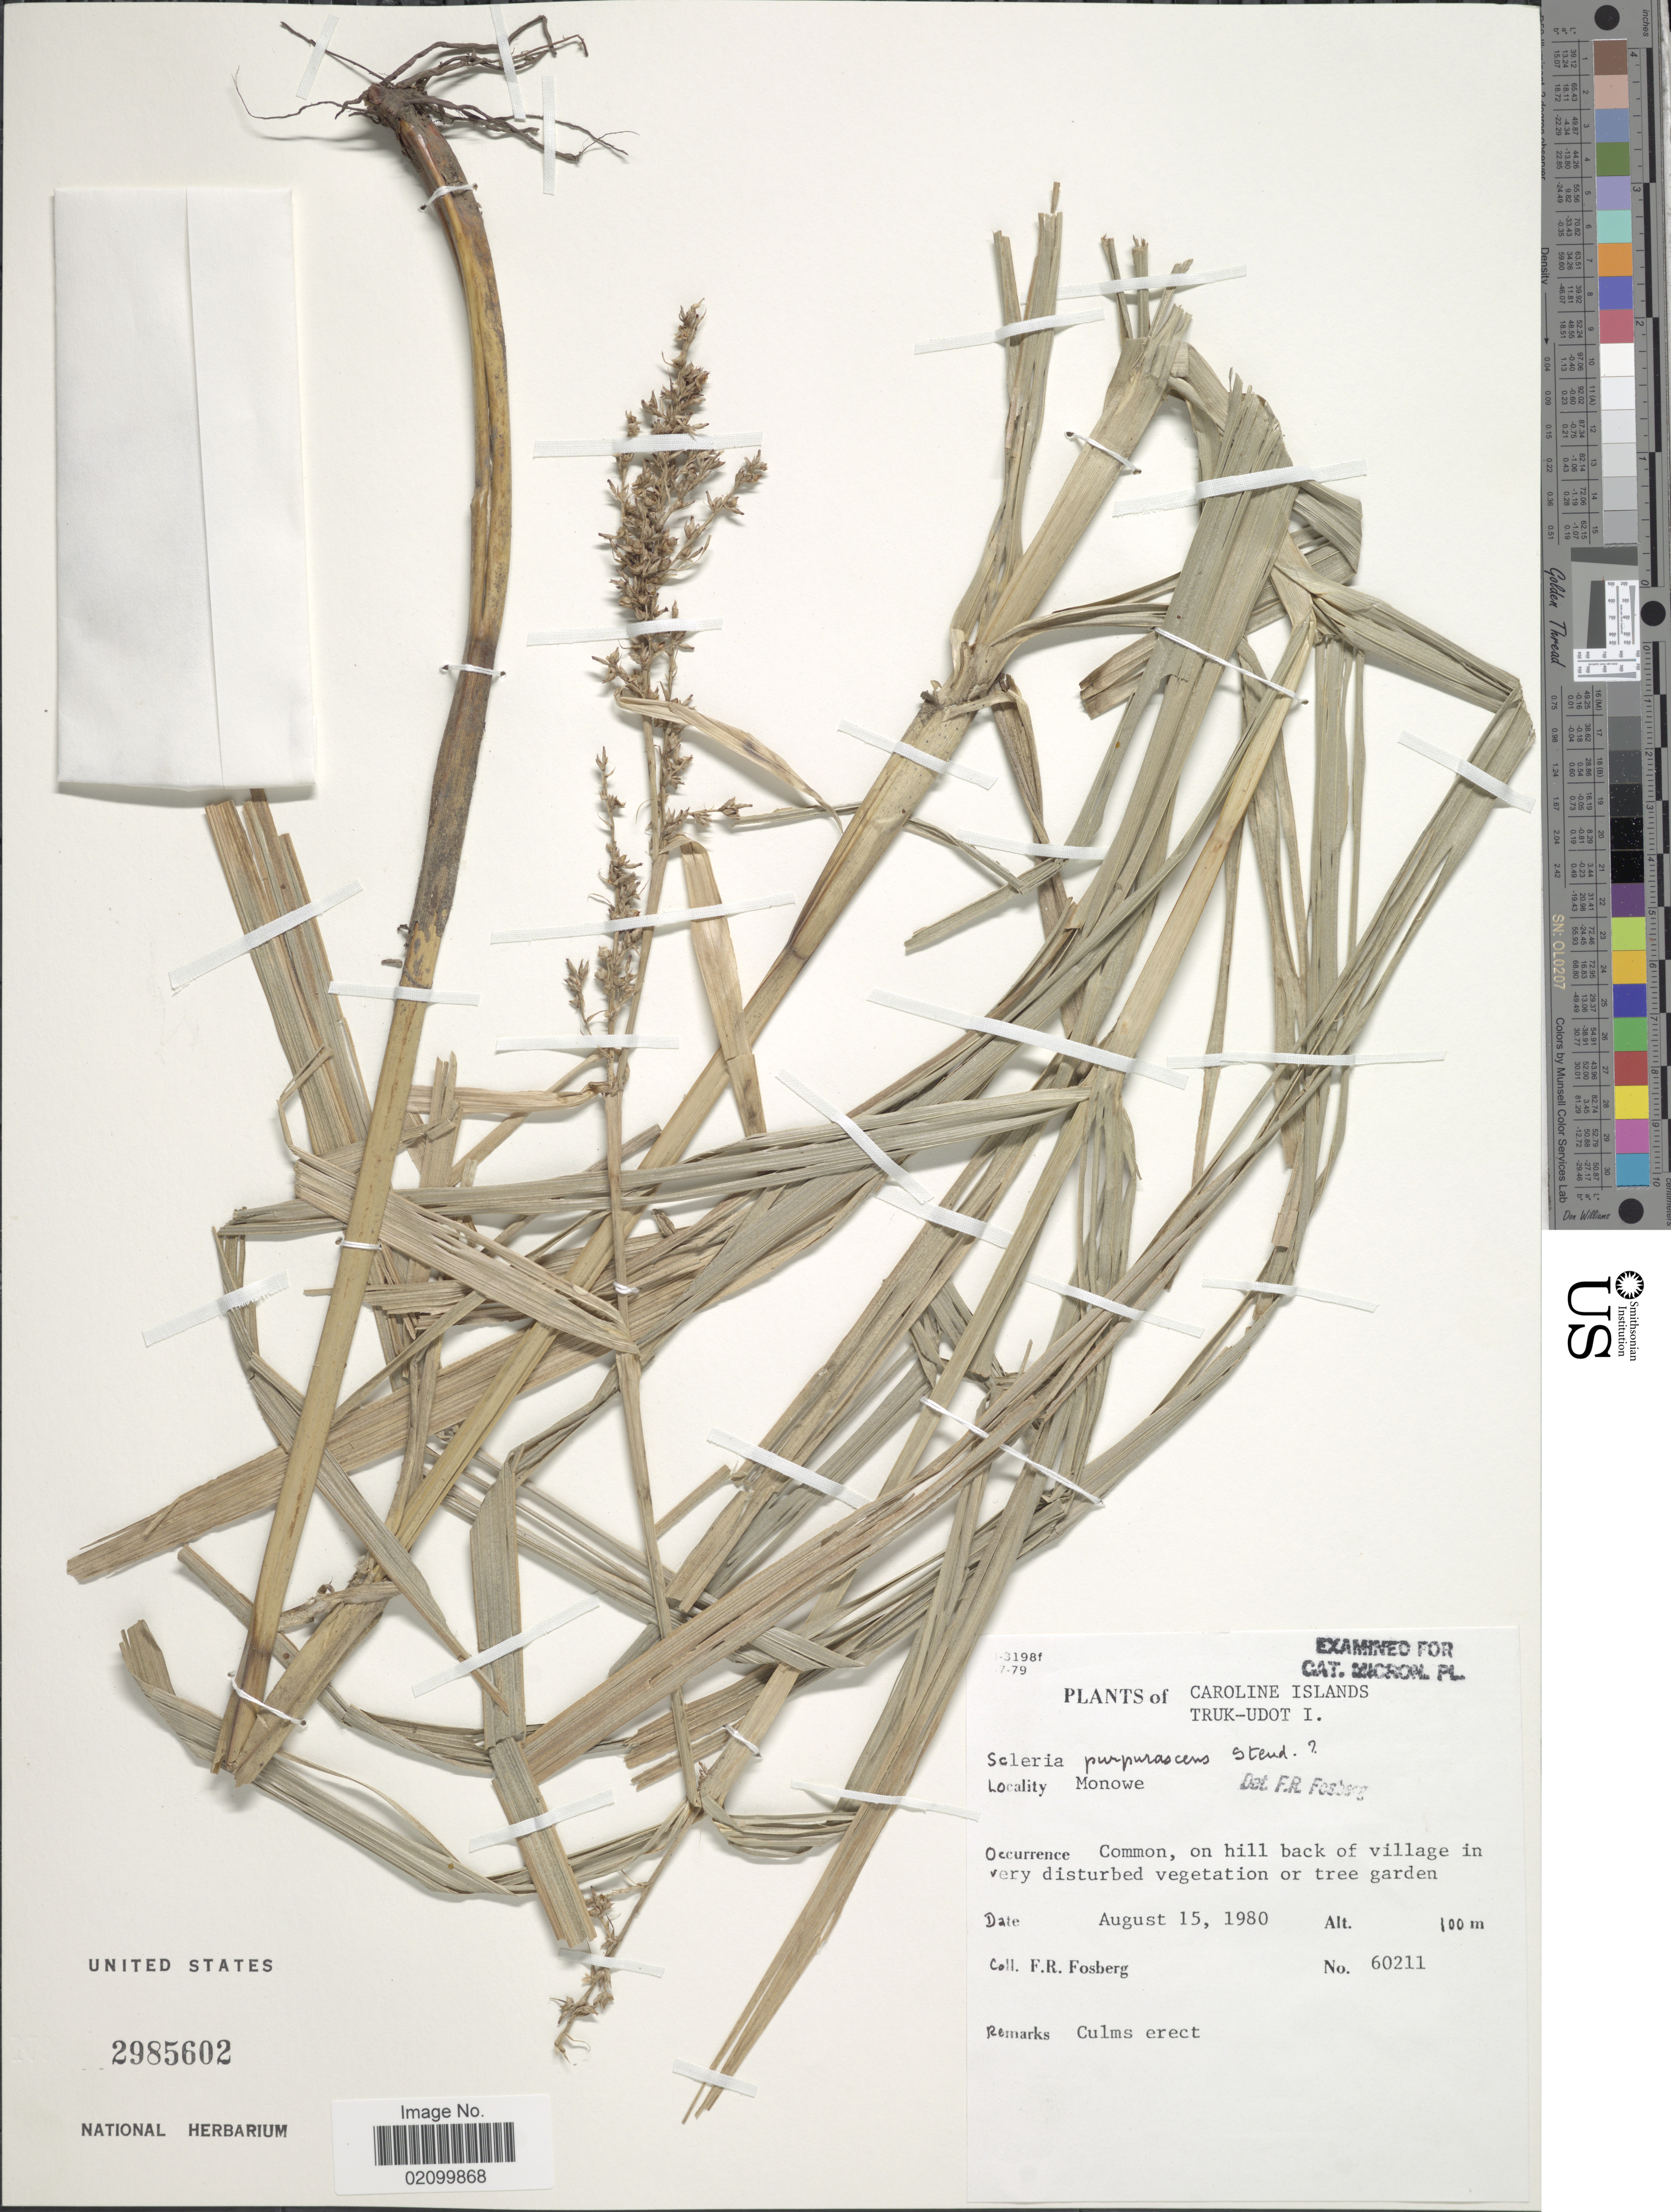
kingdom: Plantae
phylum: Tracheophyta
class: Liliopsida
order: Poales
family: Cyperaceae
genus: Scleria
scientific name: Scleria purpurascens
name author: Steud.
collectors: F. R. Fosberg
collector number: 60211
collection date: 1980-08-15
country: Micronesia, Federated States of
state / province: Truk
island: Udot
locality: Caroline Islands. Truk- Udot I. Monowe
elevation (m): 100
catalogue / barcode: US 2985602